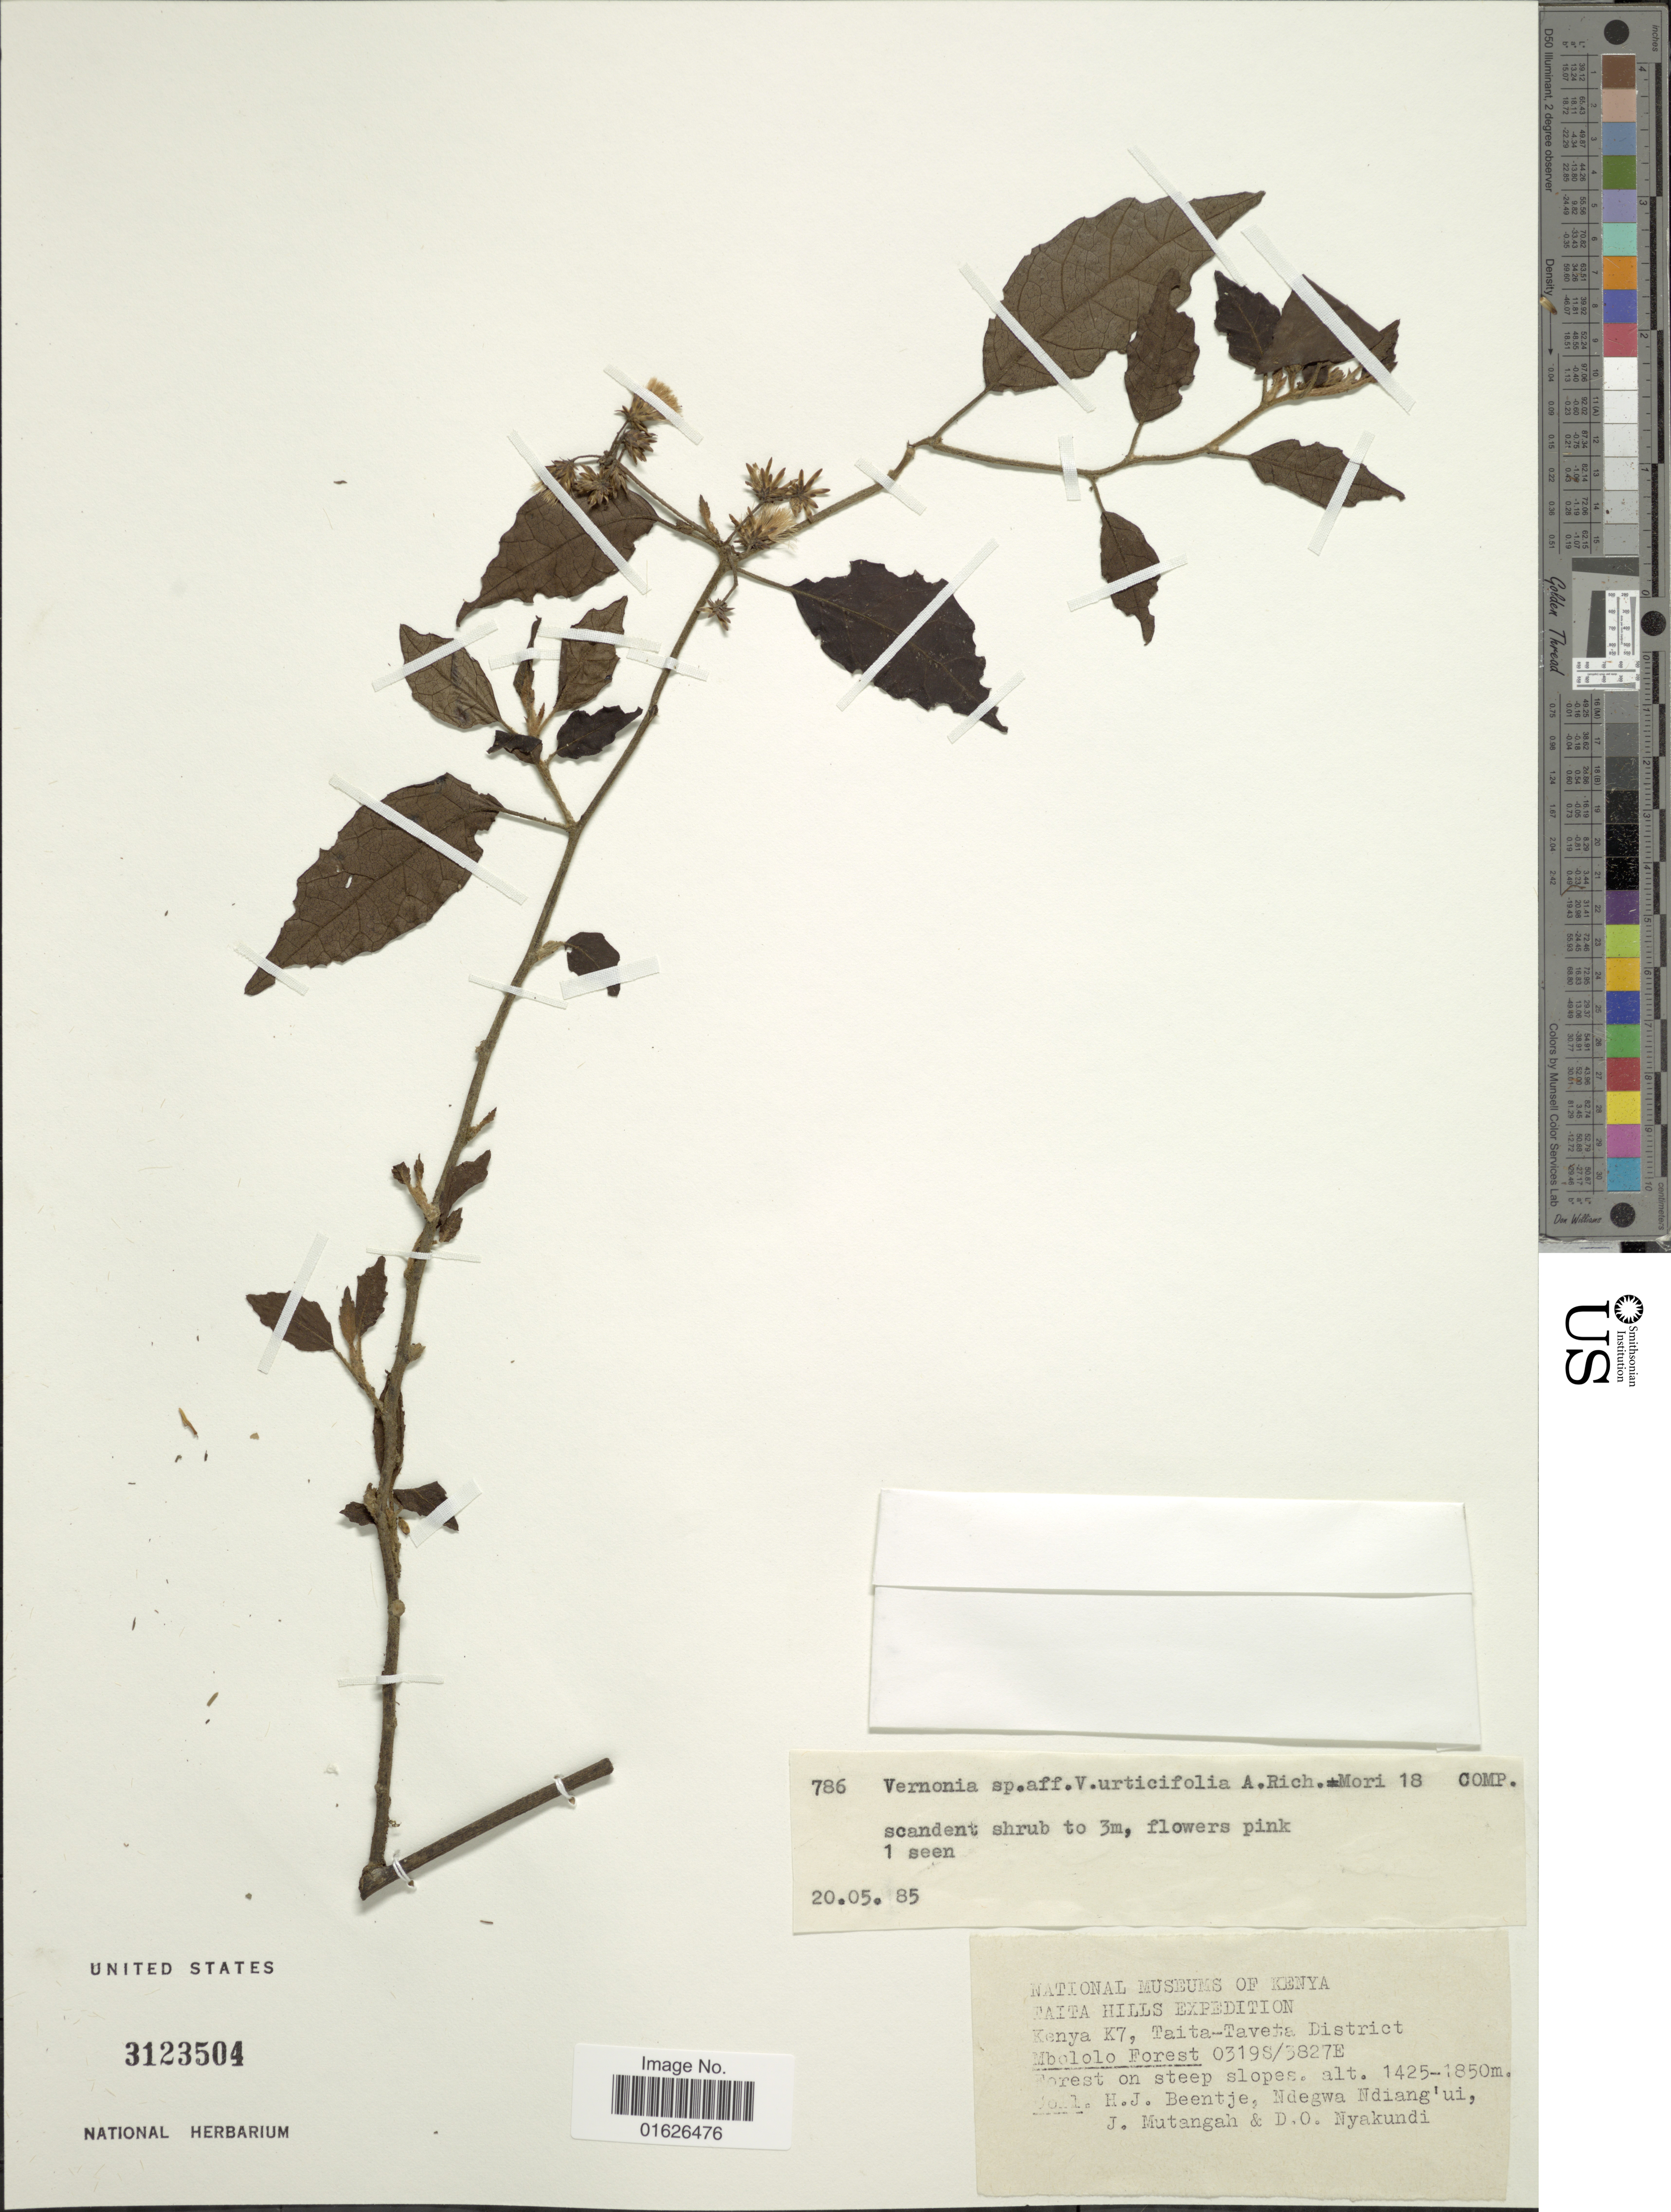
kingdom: Plantae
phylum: Tracheophyta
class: Magnoliopsida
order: Asterales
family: Asteraceae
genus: Gymnanthemum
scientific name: Gymnanthemum urticifolium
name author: (A. Rich.) H. Rob.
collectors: H. J. Beentje, N. Ndiang'ui, J. Mutangah & D. Nyakundi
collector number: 786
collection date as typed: Transcribed d/m/y: 20/5/85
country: Kenya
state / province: Taita Taveta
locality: Taita Hills, Kenya K7, Taita - Teveta District, Mbololo Forest.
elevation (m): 1425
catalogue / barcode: US 3123504